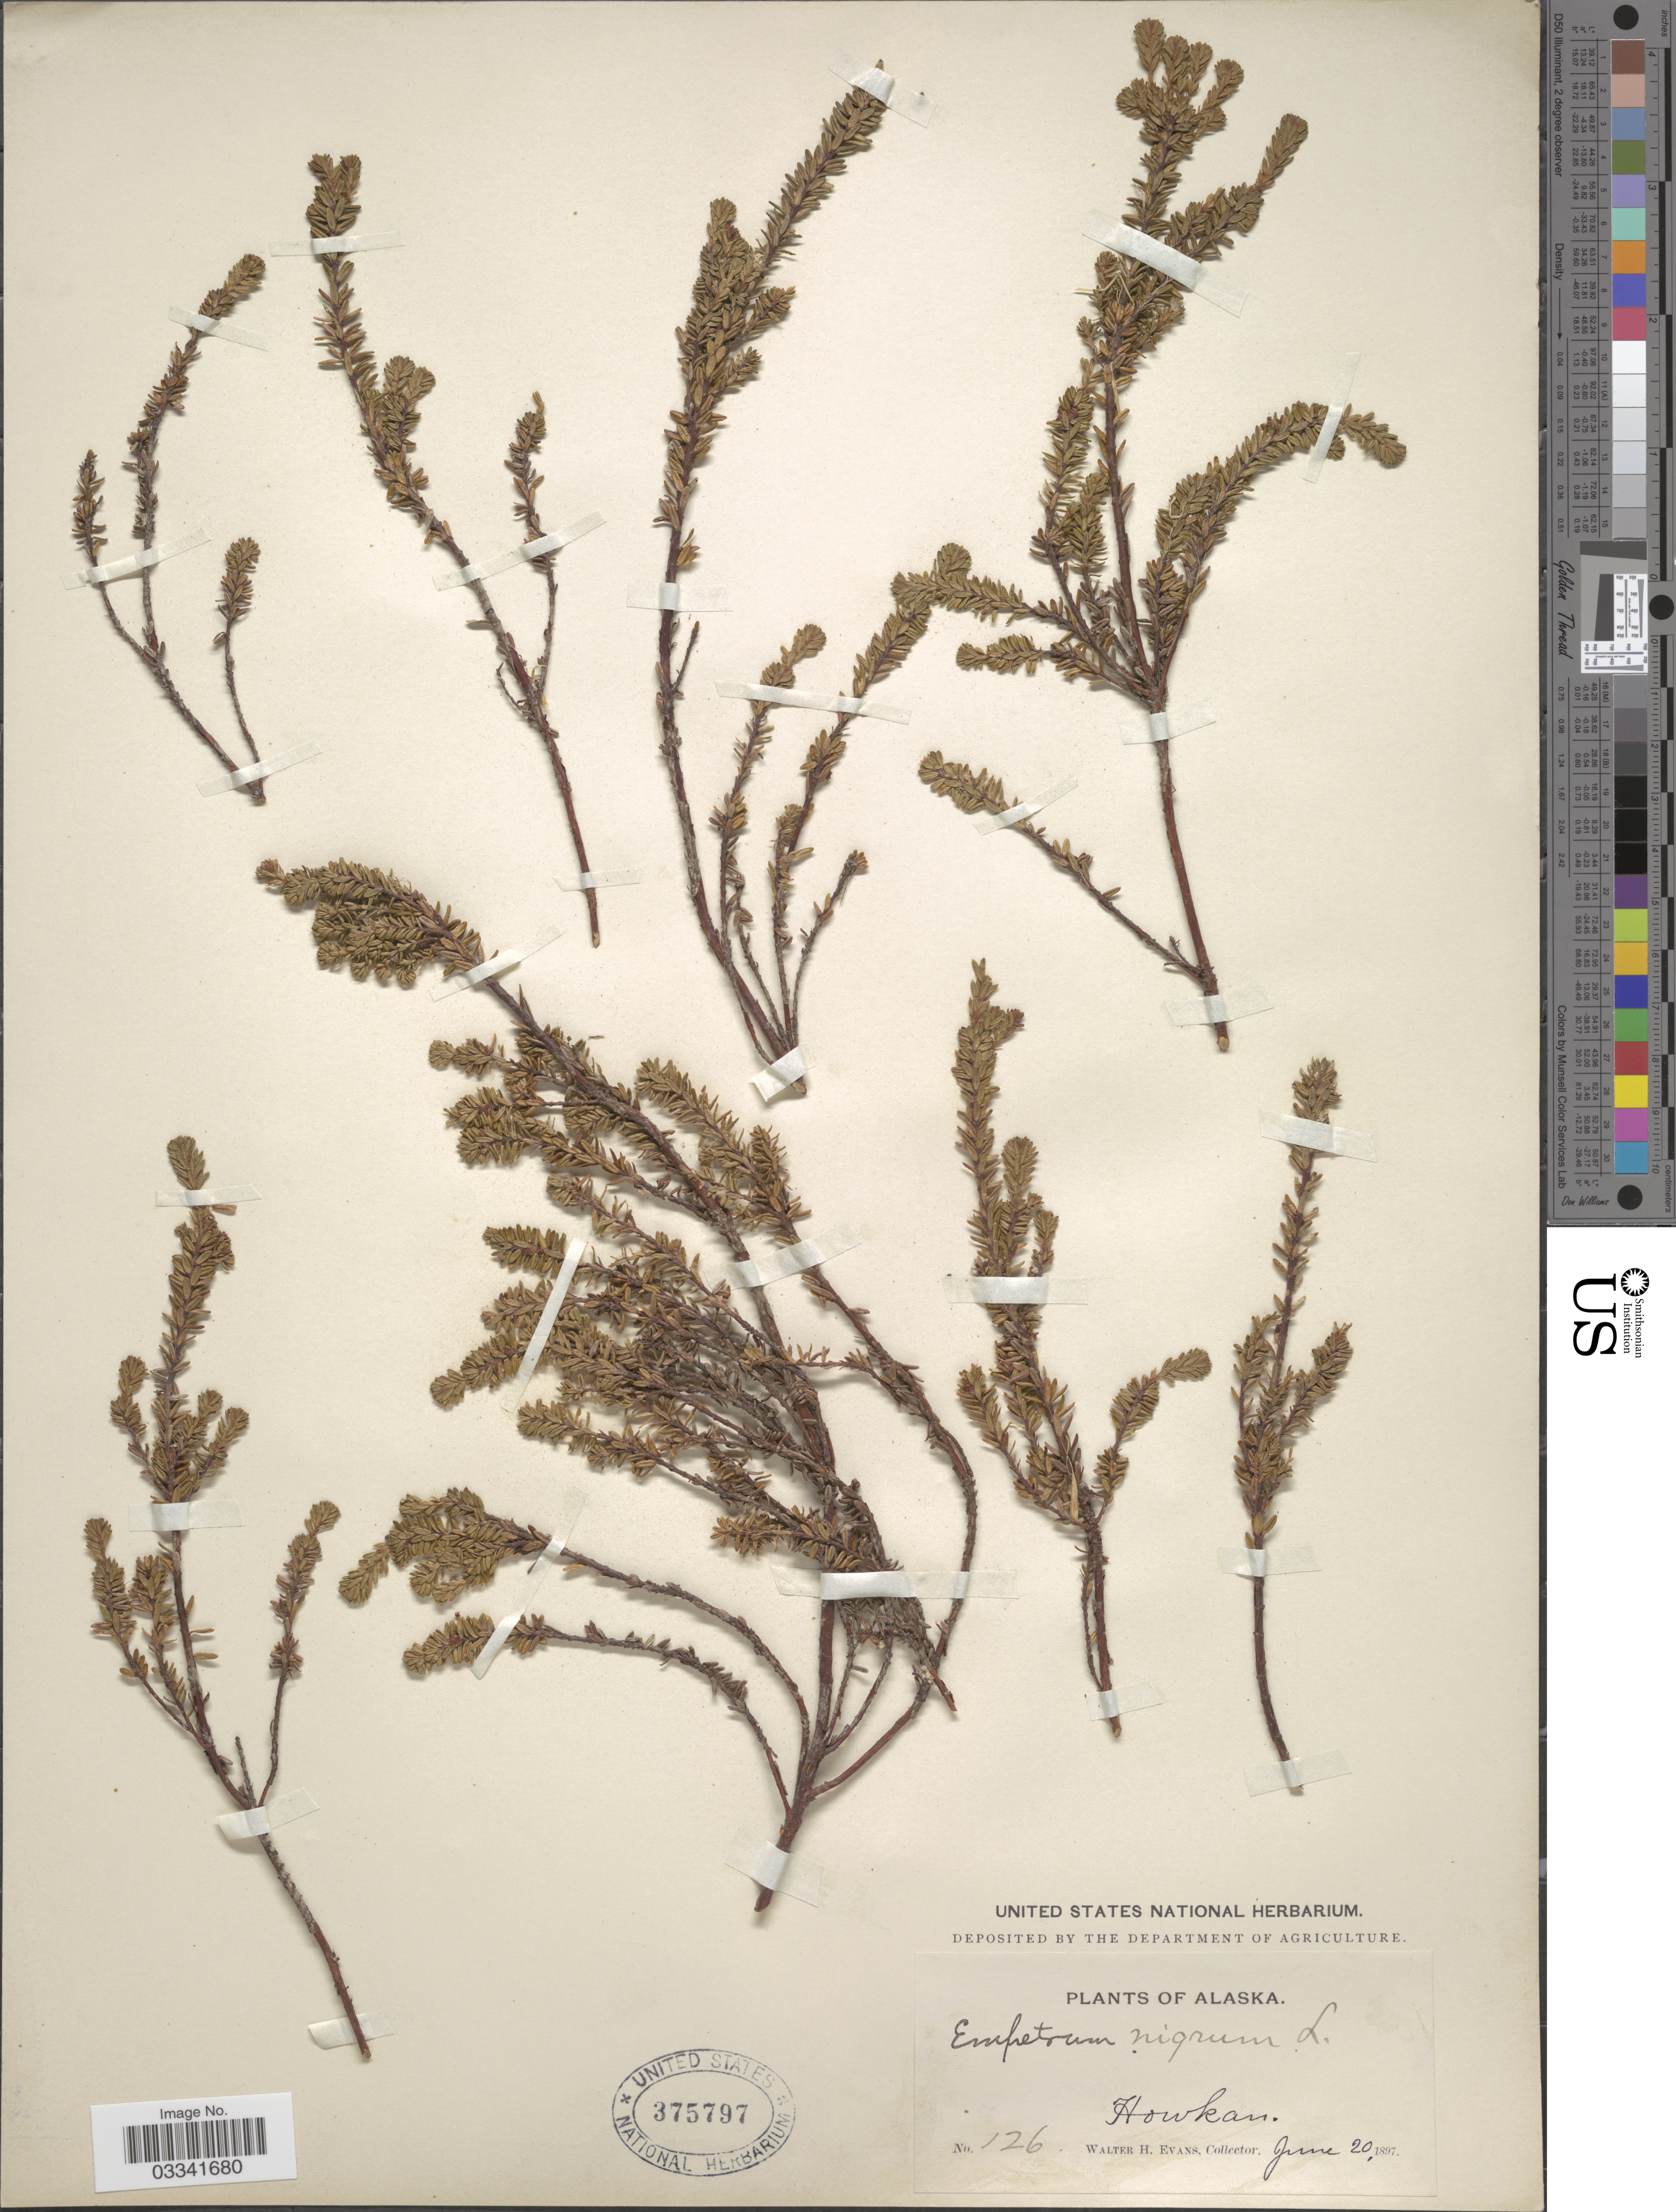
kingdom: Plantae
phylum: Tracheophyta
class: Magnoliopsida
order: Ericales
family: Ericaceae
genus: Empetrum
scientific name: Empetrum nigrum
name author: L.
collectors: W. H. Evans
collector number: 126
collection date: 1897-06-20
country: United States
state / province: Alaska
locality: Howkan.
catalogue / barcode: US 375797